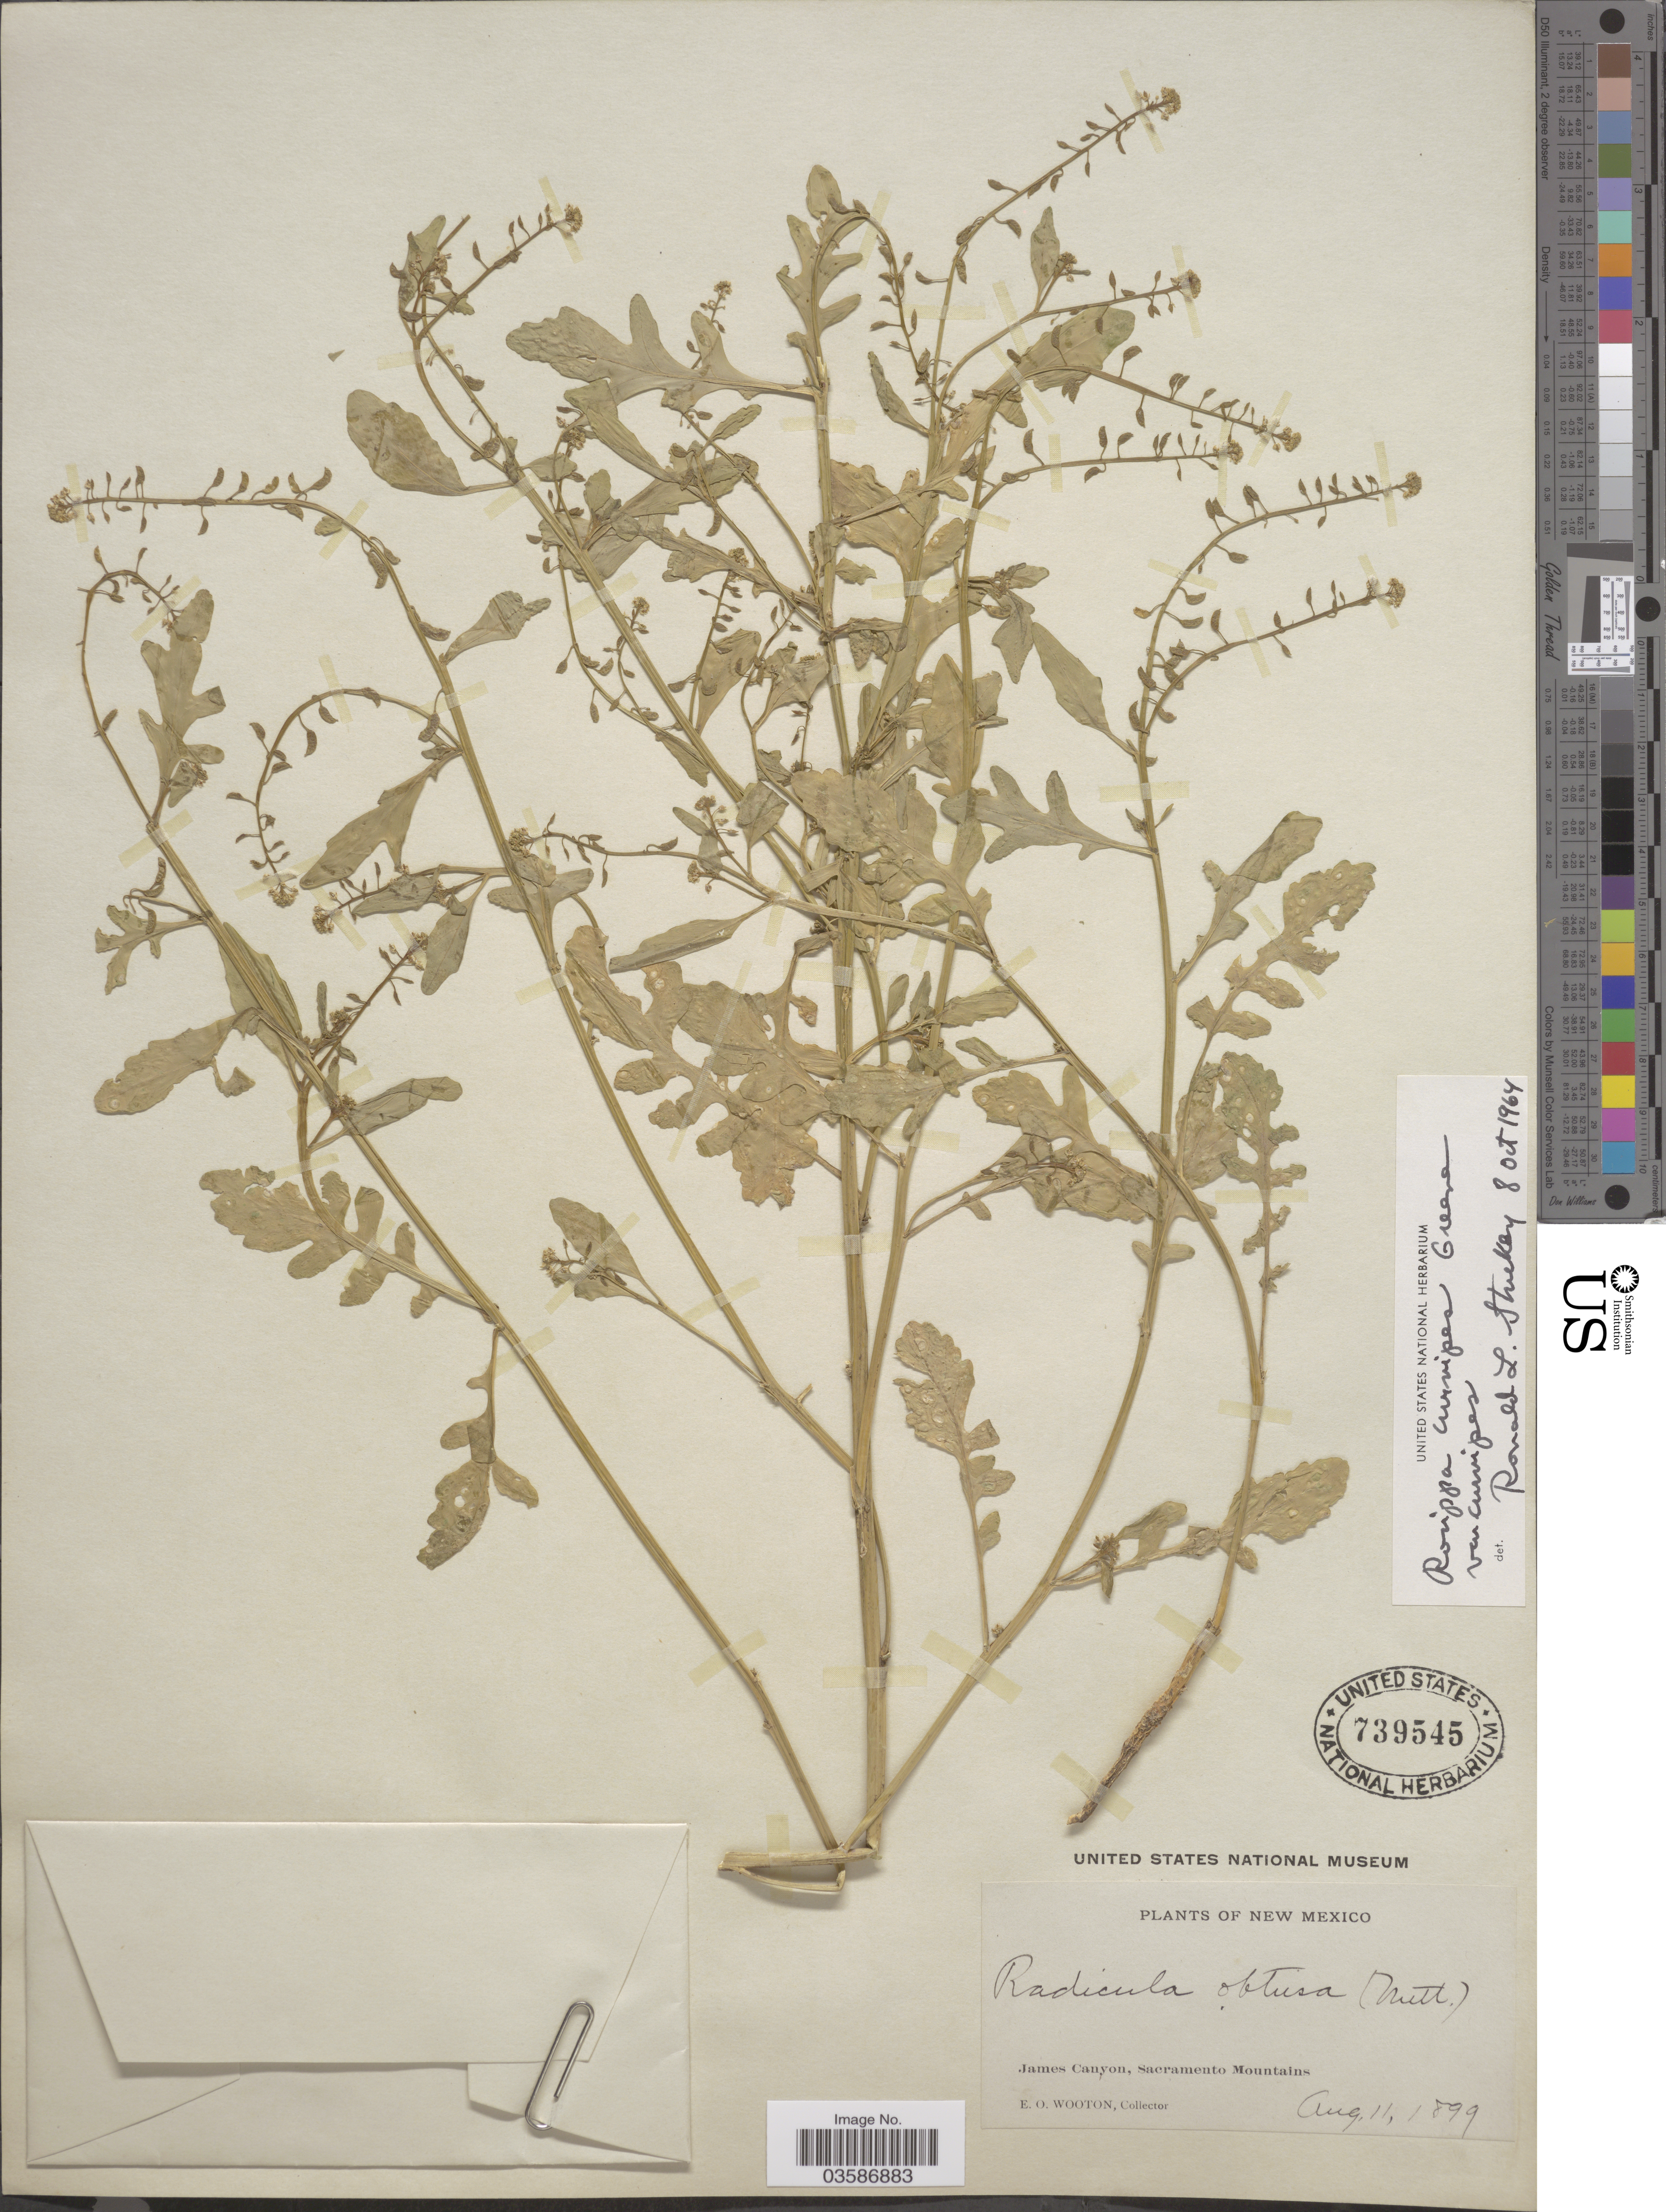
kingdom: Plantae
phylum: Tracheophyta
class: Magnoliopsida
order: Brassicales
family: Brassicaceae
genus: Rorippa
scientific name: Rorippa curvipes var. curvipes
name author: Greene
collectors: E. O. Wooton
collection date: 1899-08-11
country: United States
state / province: New Mexico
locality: James Canyon, Sacramento Mountains.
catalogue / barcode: US 739545